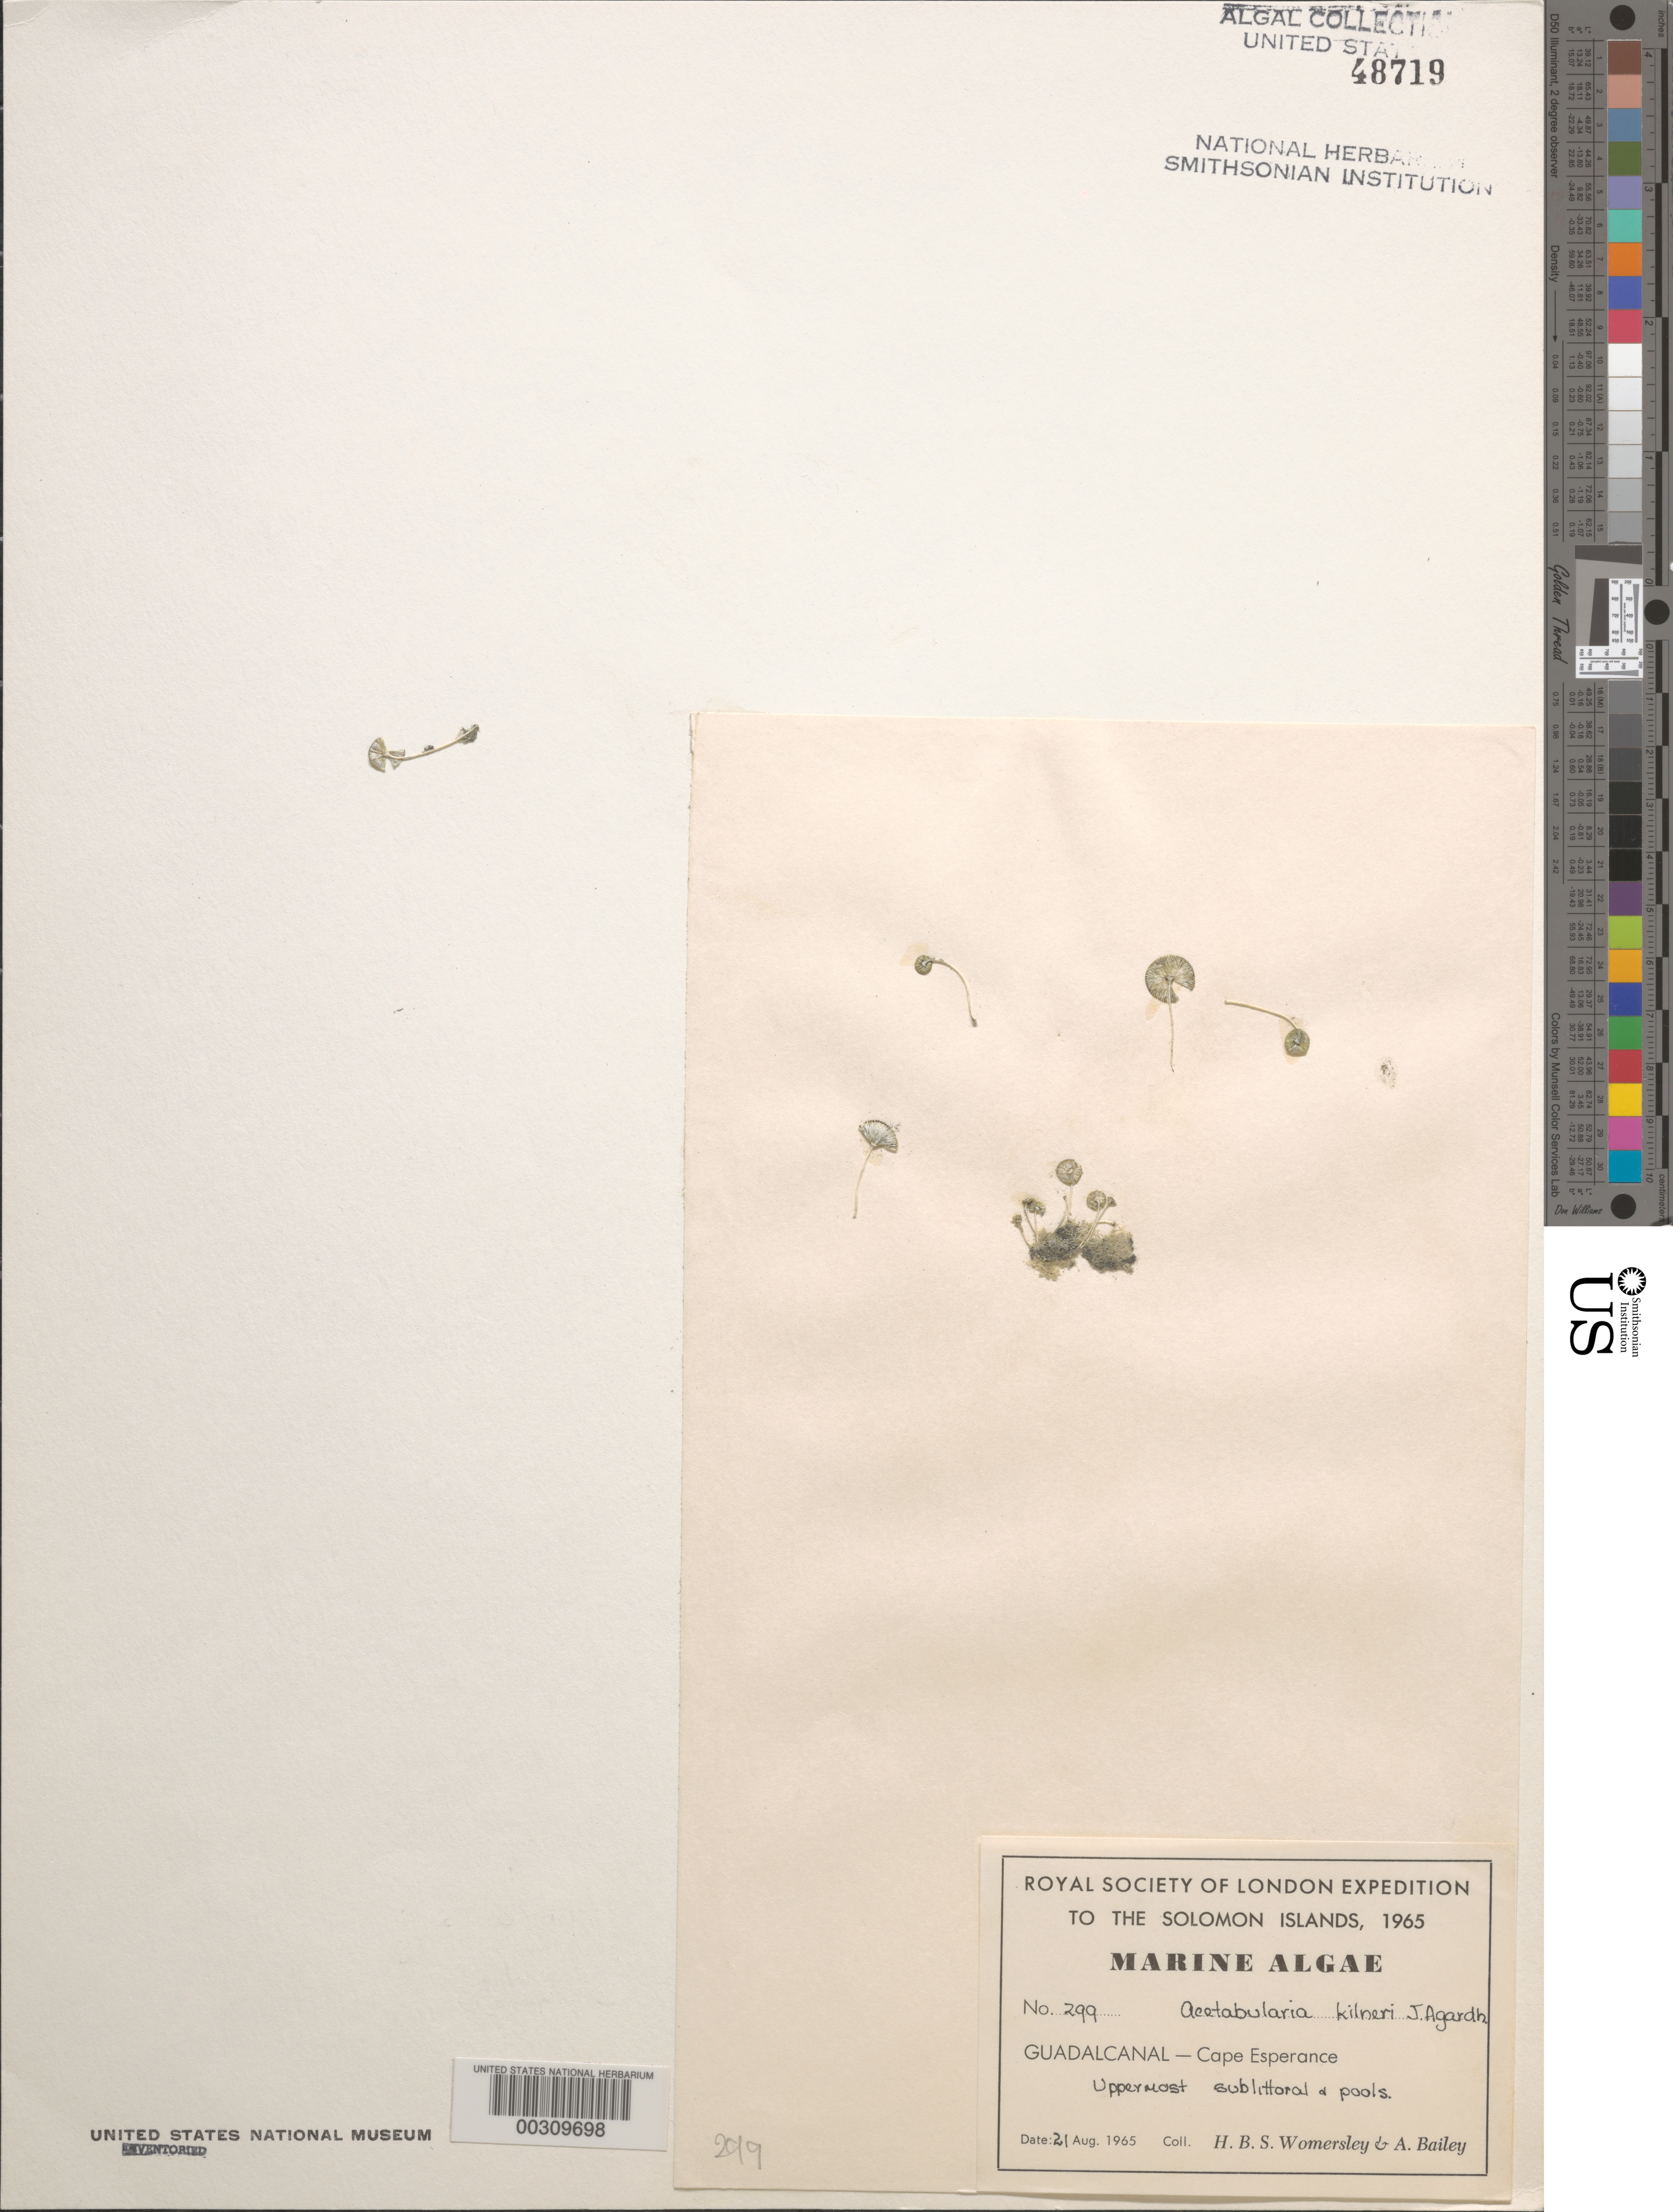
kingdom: Plantae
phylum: Chlorophyta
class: Ulvophyceae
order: Dasycladales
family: Polyphysaceae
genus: Acetabularia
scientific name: Acetabularia kilneri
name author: J. Agardh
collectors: H. B. S. Womersley & A. Bailey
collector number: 299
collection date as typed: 21 Aug 1965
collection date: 1965-08-21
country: Solomon Islands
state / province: Guadalcanal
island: Guadalcanal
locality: Cape Esperance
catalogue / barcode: US 48719